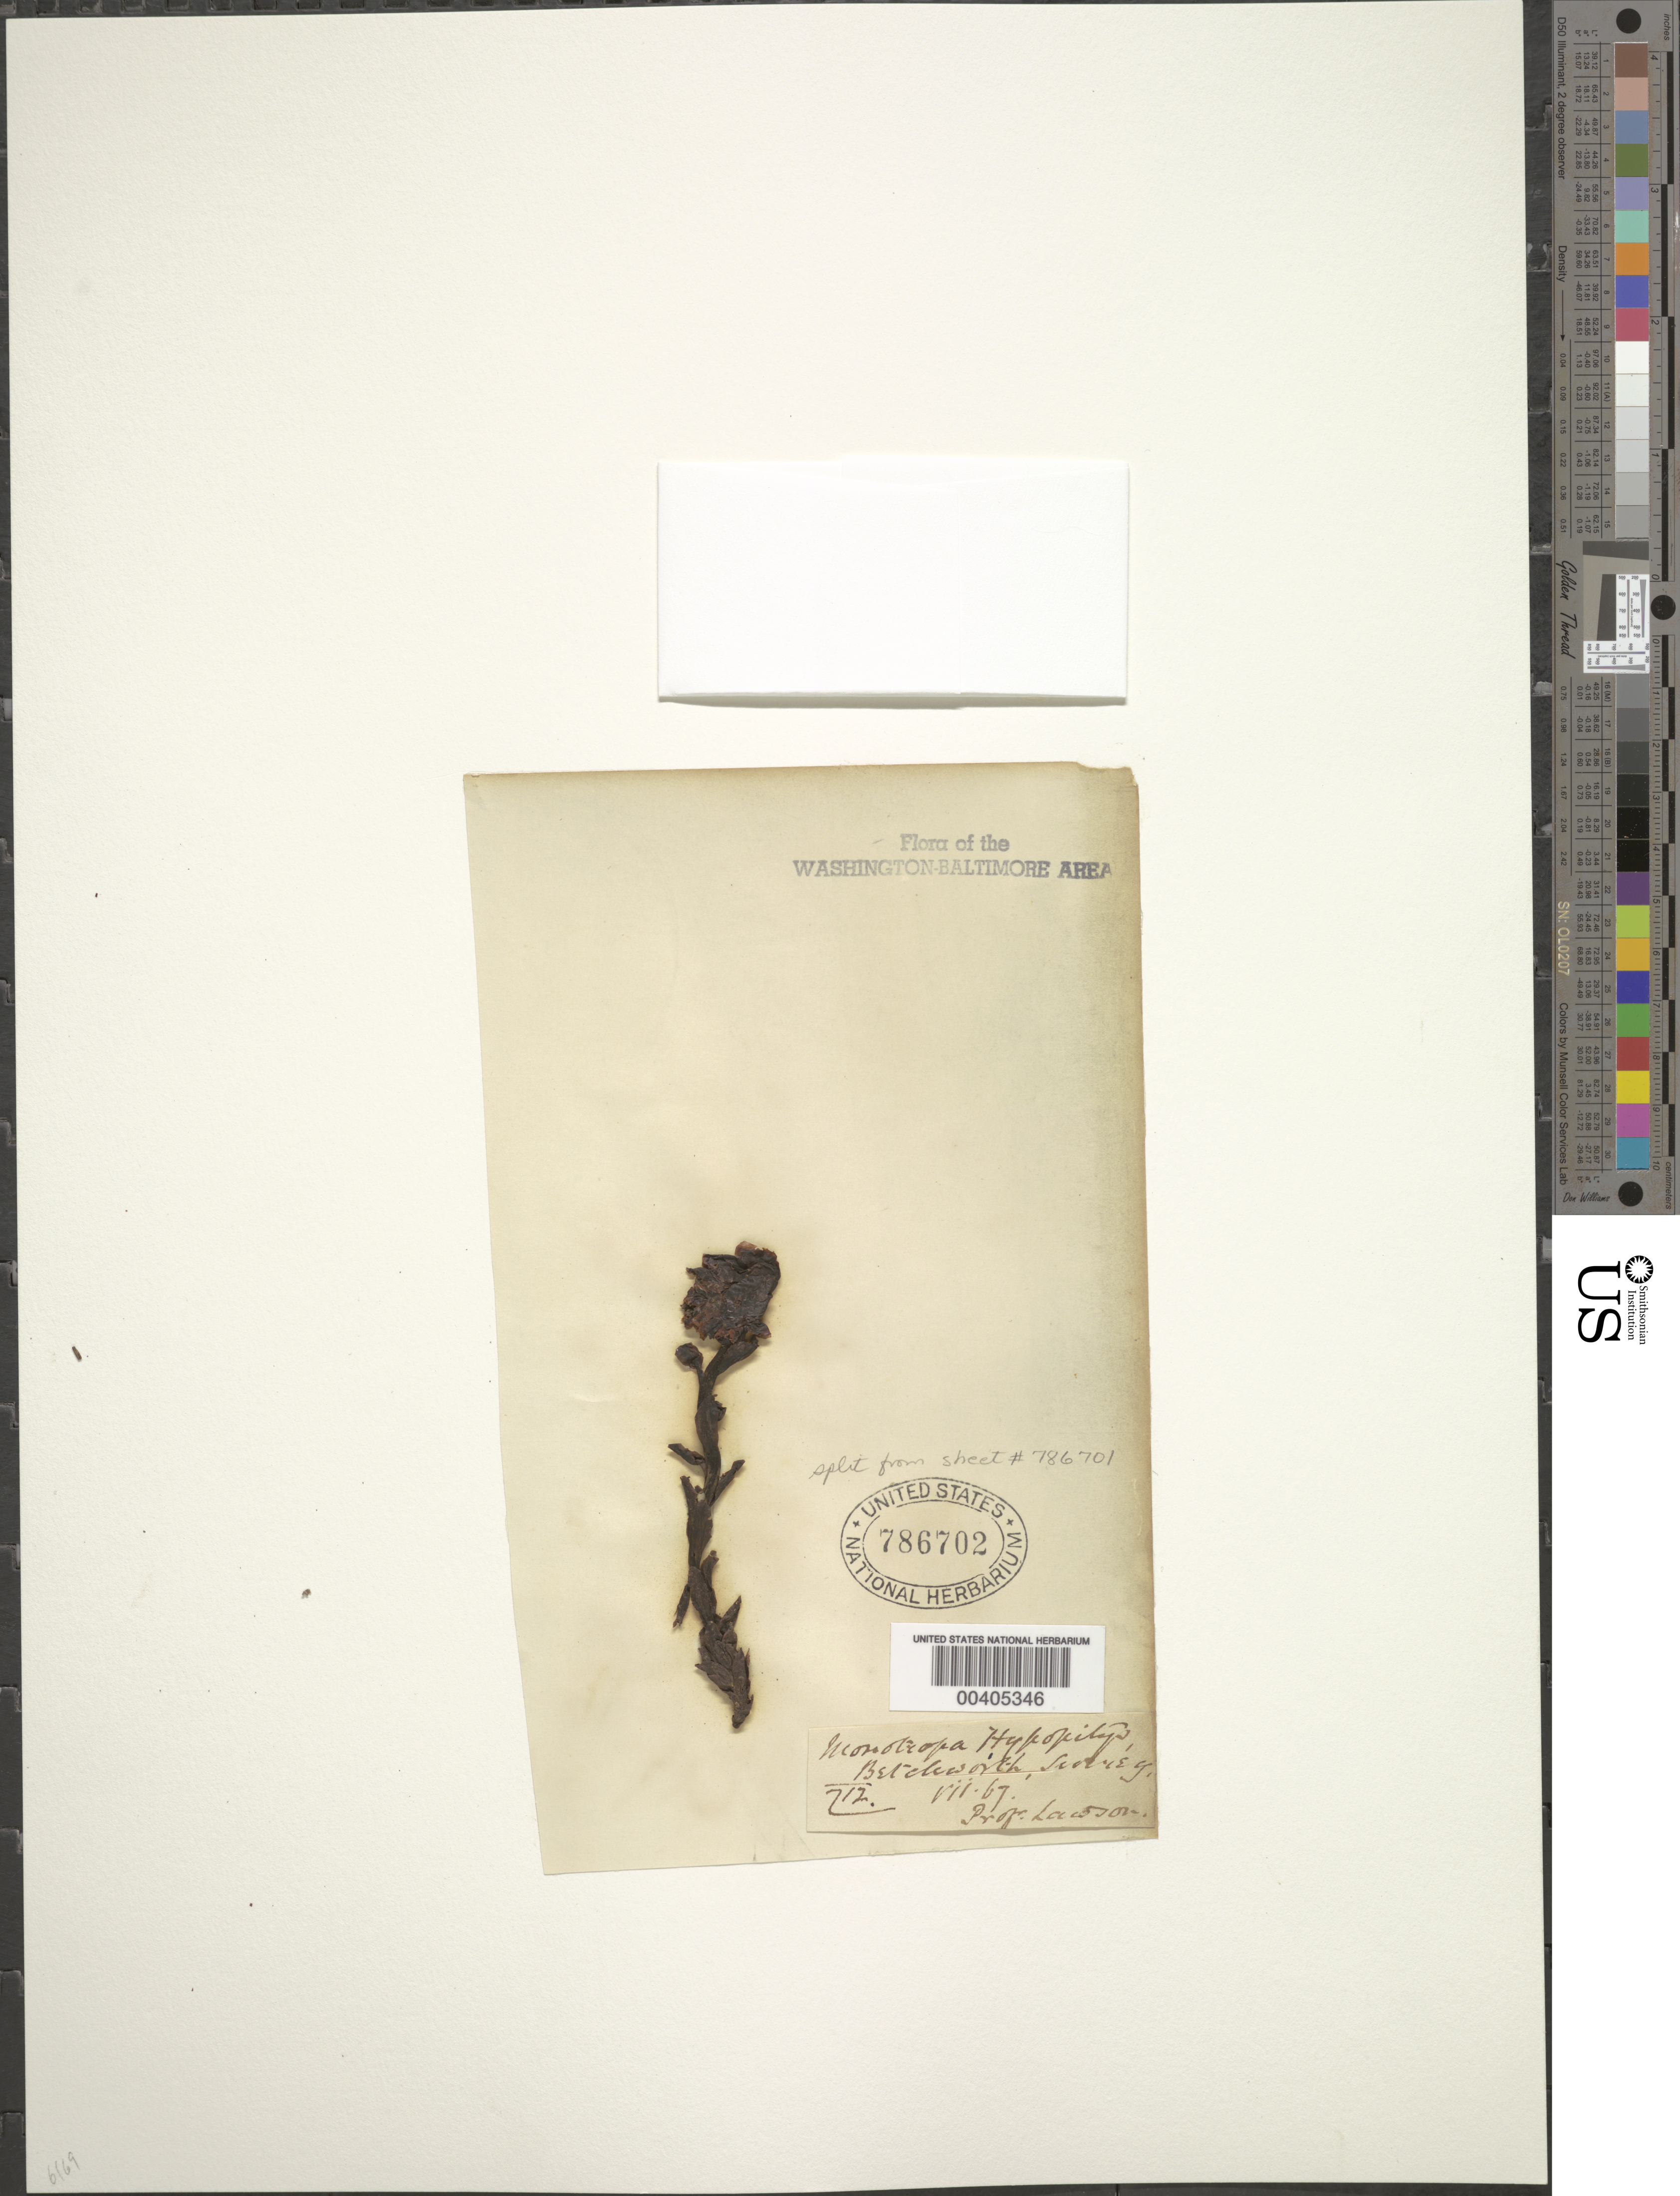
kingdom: Plantae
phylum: Tracheophyta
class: Magnoliopsida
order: Ericales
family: Ericaceae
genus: Hypopitys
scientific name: Hypopitys monotropa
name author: Crantz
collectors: -- Lawson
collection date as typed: Jul 1867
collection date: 1867-07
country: United States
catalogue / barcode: US 786702